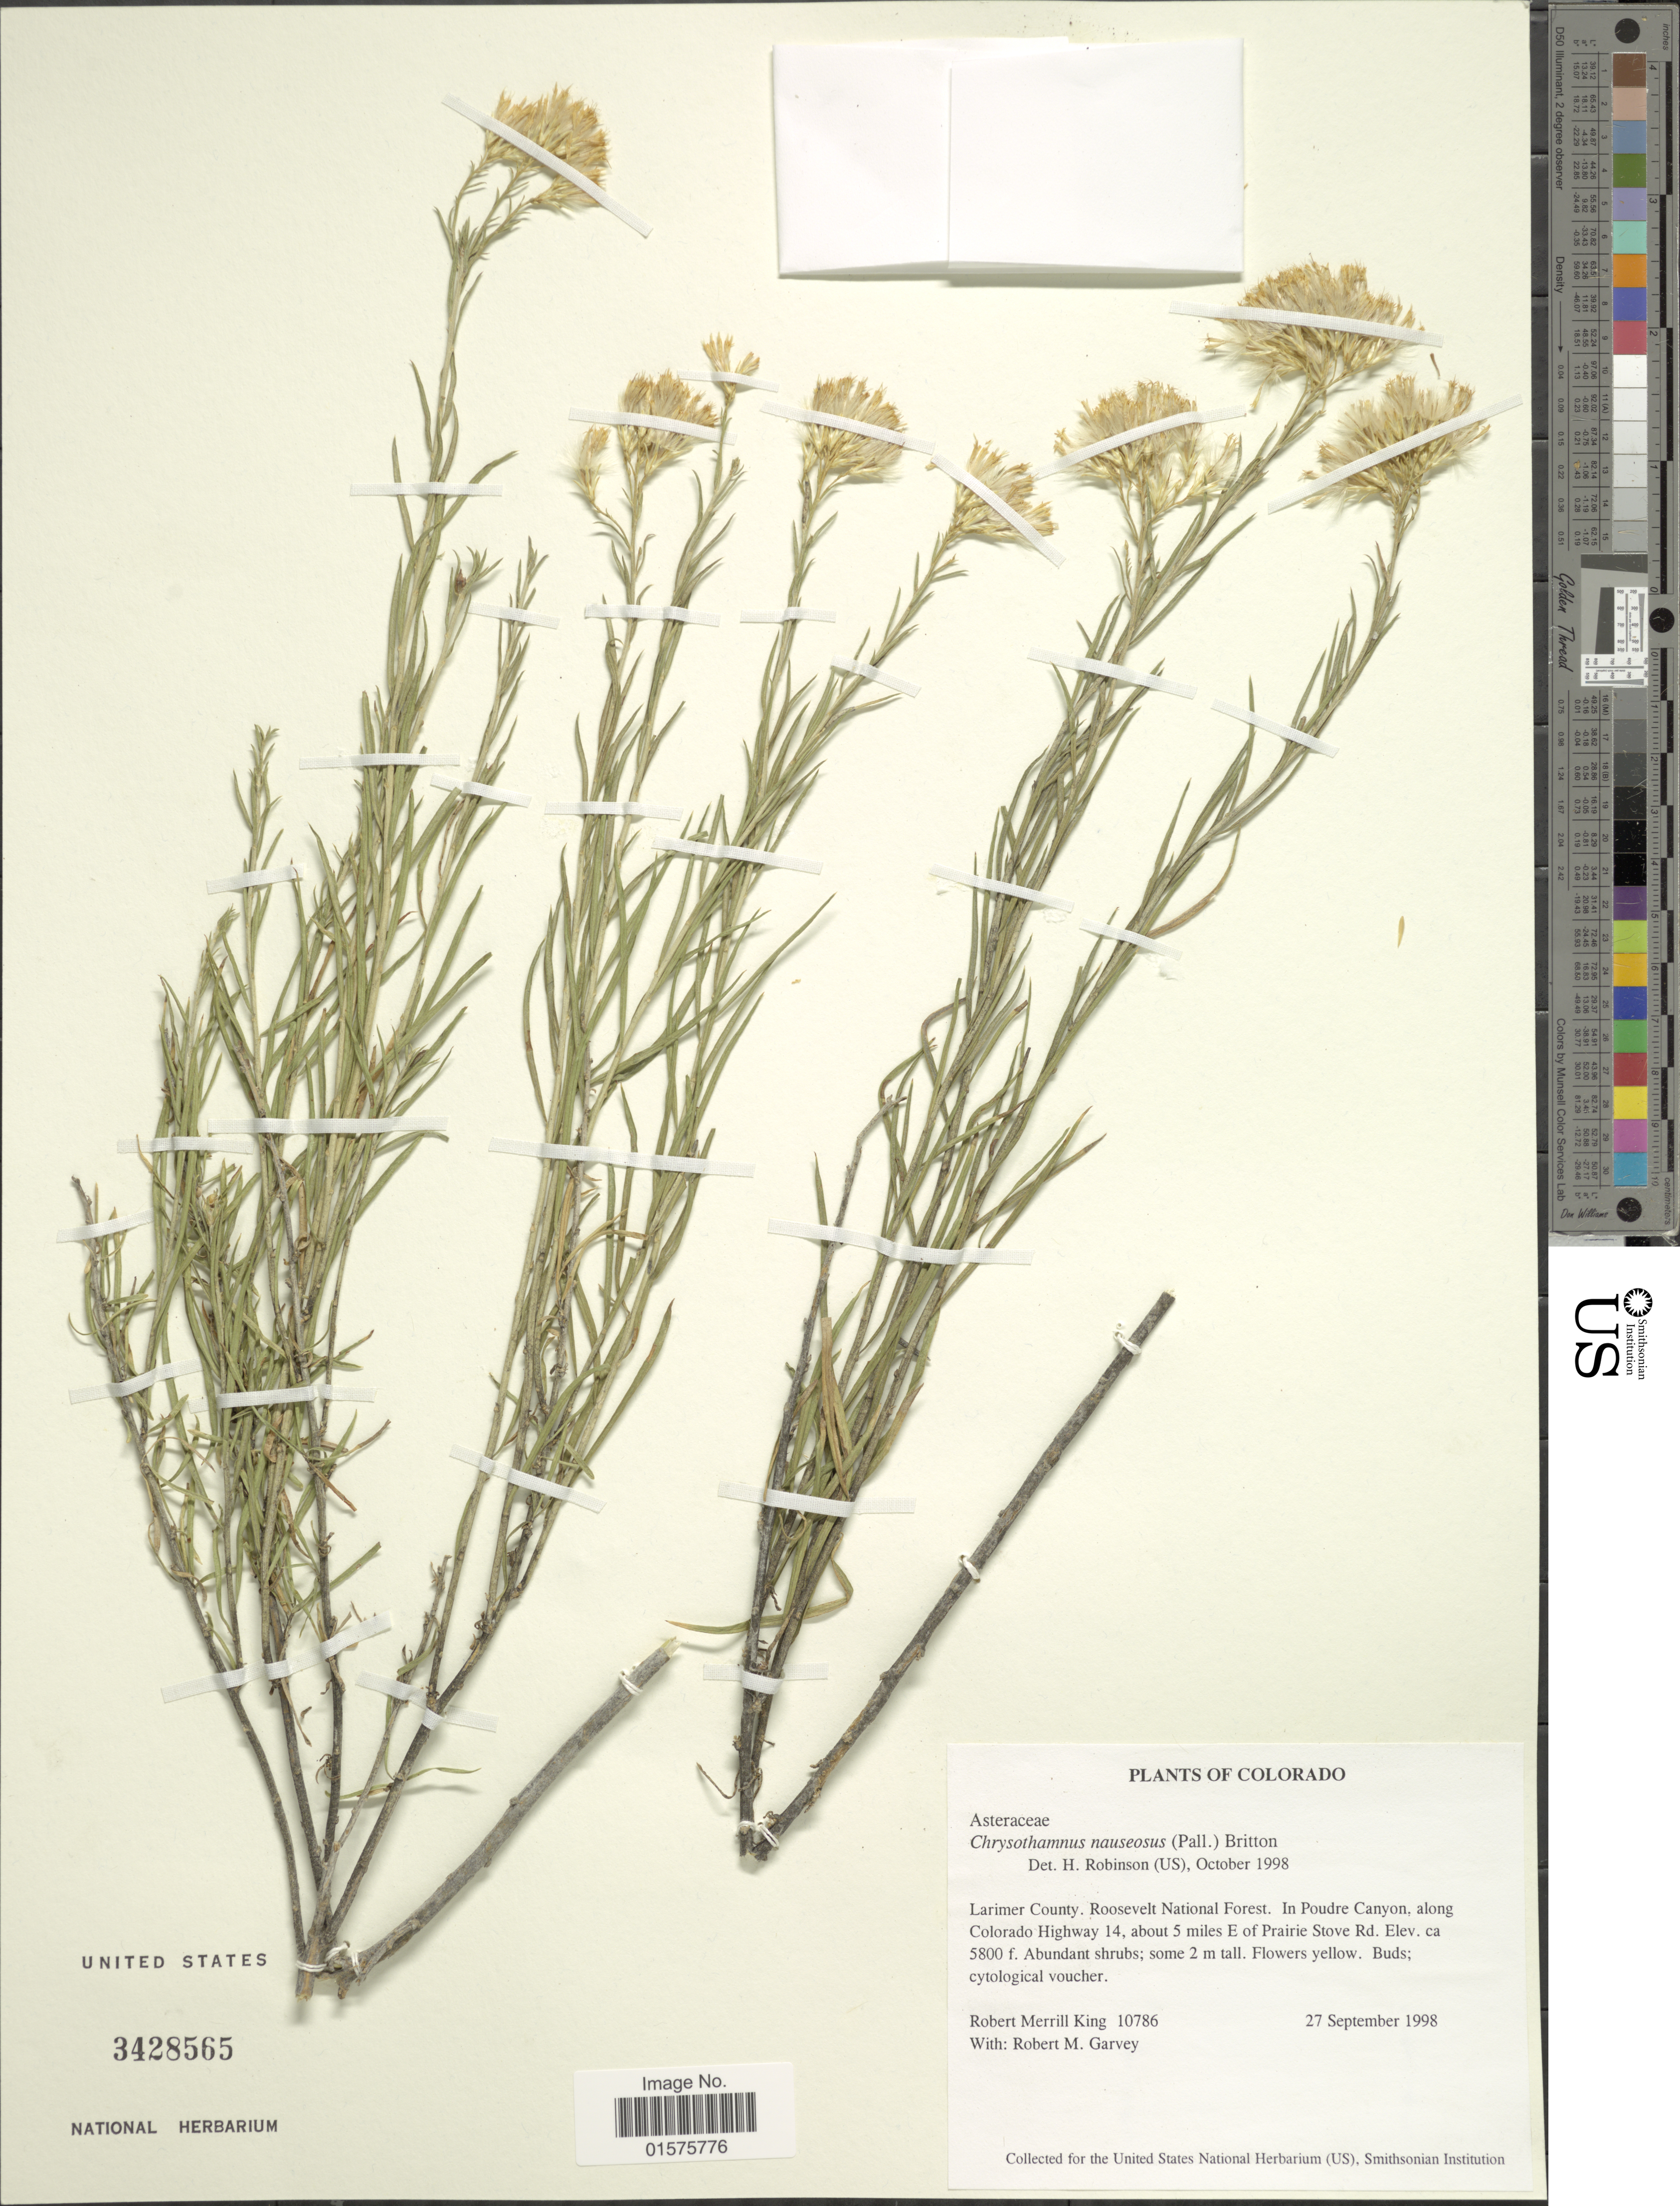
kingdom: Plantae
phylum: Tracheophyta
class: Magnoliopsida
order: Asterales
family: Asteraceae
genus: Ericameria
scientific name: Ericameria nauseosa var. graveolens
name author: (Nutt.) Reveal & Schuyler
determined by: Urbatsch, Lowell E., Curator (LSU), Louisiana State University (UNITED STATES)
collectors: R. M. King & R. Garvey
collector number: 10786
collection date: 1998-09-27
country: United States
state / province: Colorado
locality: Larimer County. Roosevelt National Forest. In Poudre Canyon, along Colorado Highway 14, about 5 miles E of Prairie Stove Rd.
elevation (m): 1768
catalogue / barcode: US 3428565